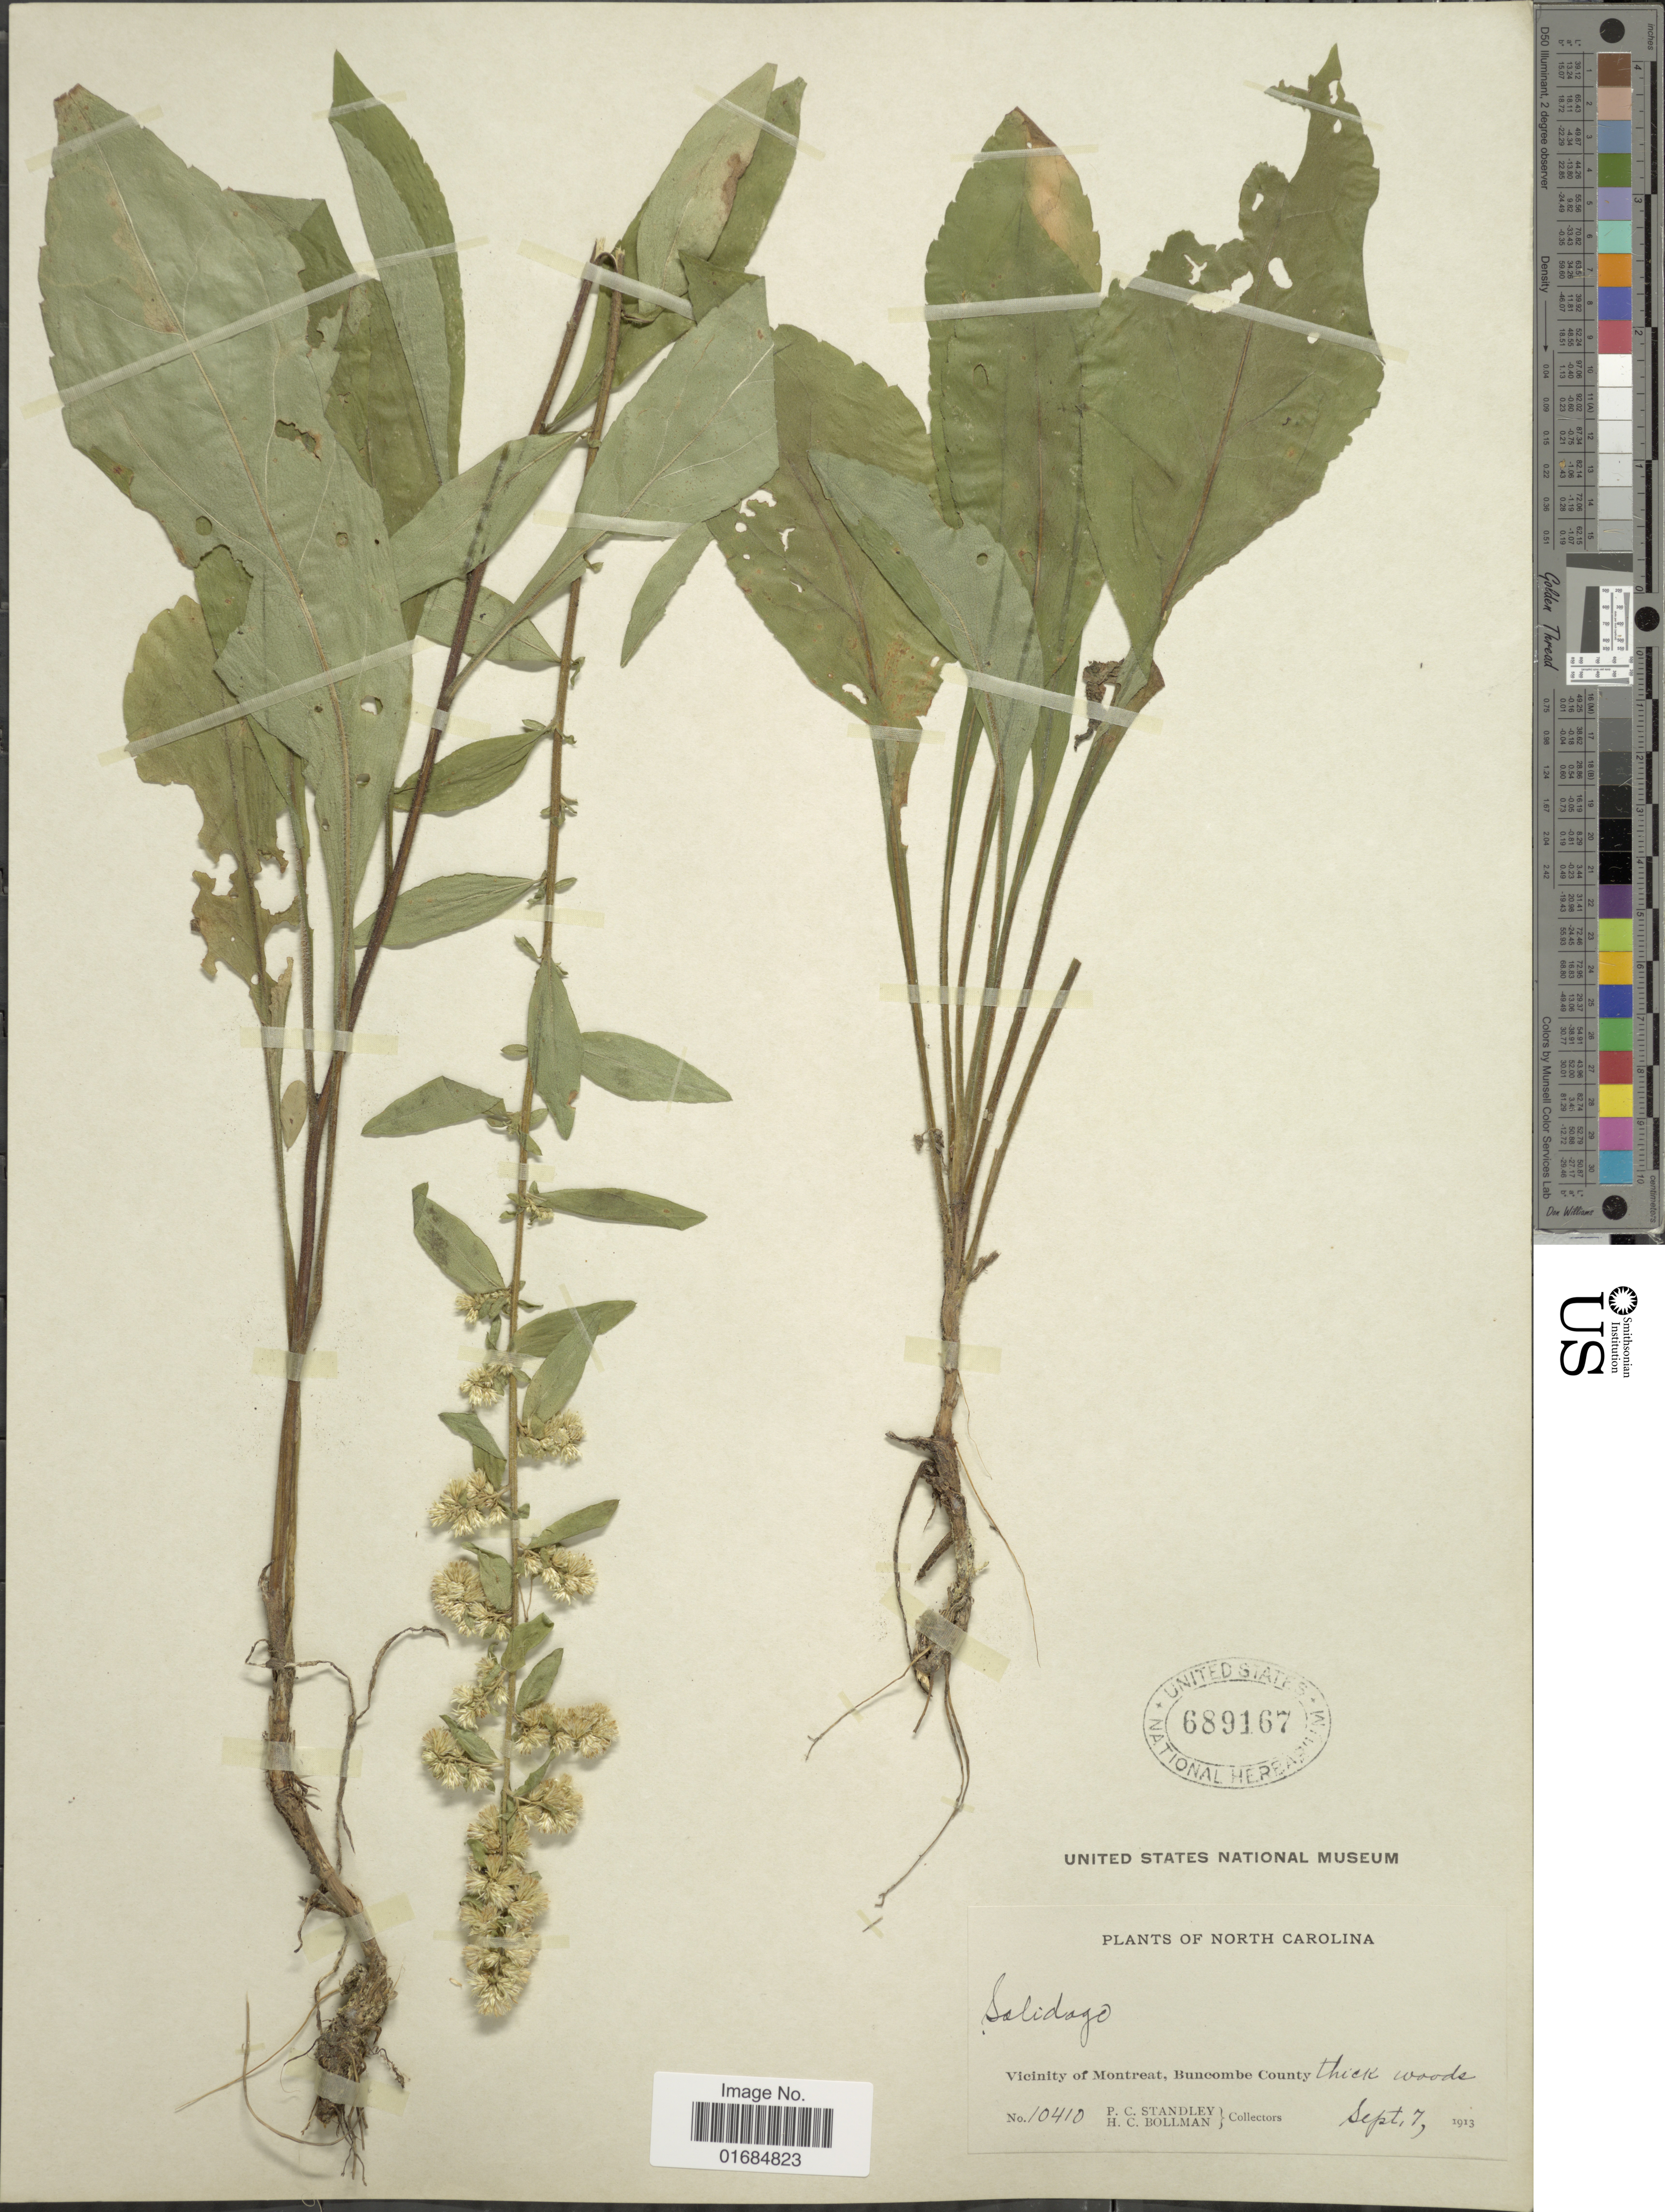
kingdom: Plantae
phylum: Tracheophyta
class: Magnoliopsida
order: Asterales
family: Asteraceae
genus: Solidago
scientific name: Solidago bicolor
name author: L.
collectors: P. C. Standley & H. C. Bollman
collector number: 10410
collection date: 1913-09-07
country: United States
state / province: North Carolina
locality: Vicinity of Montreat, Buncombe County.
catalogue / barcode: US 689167